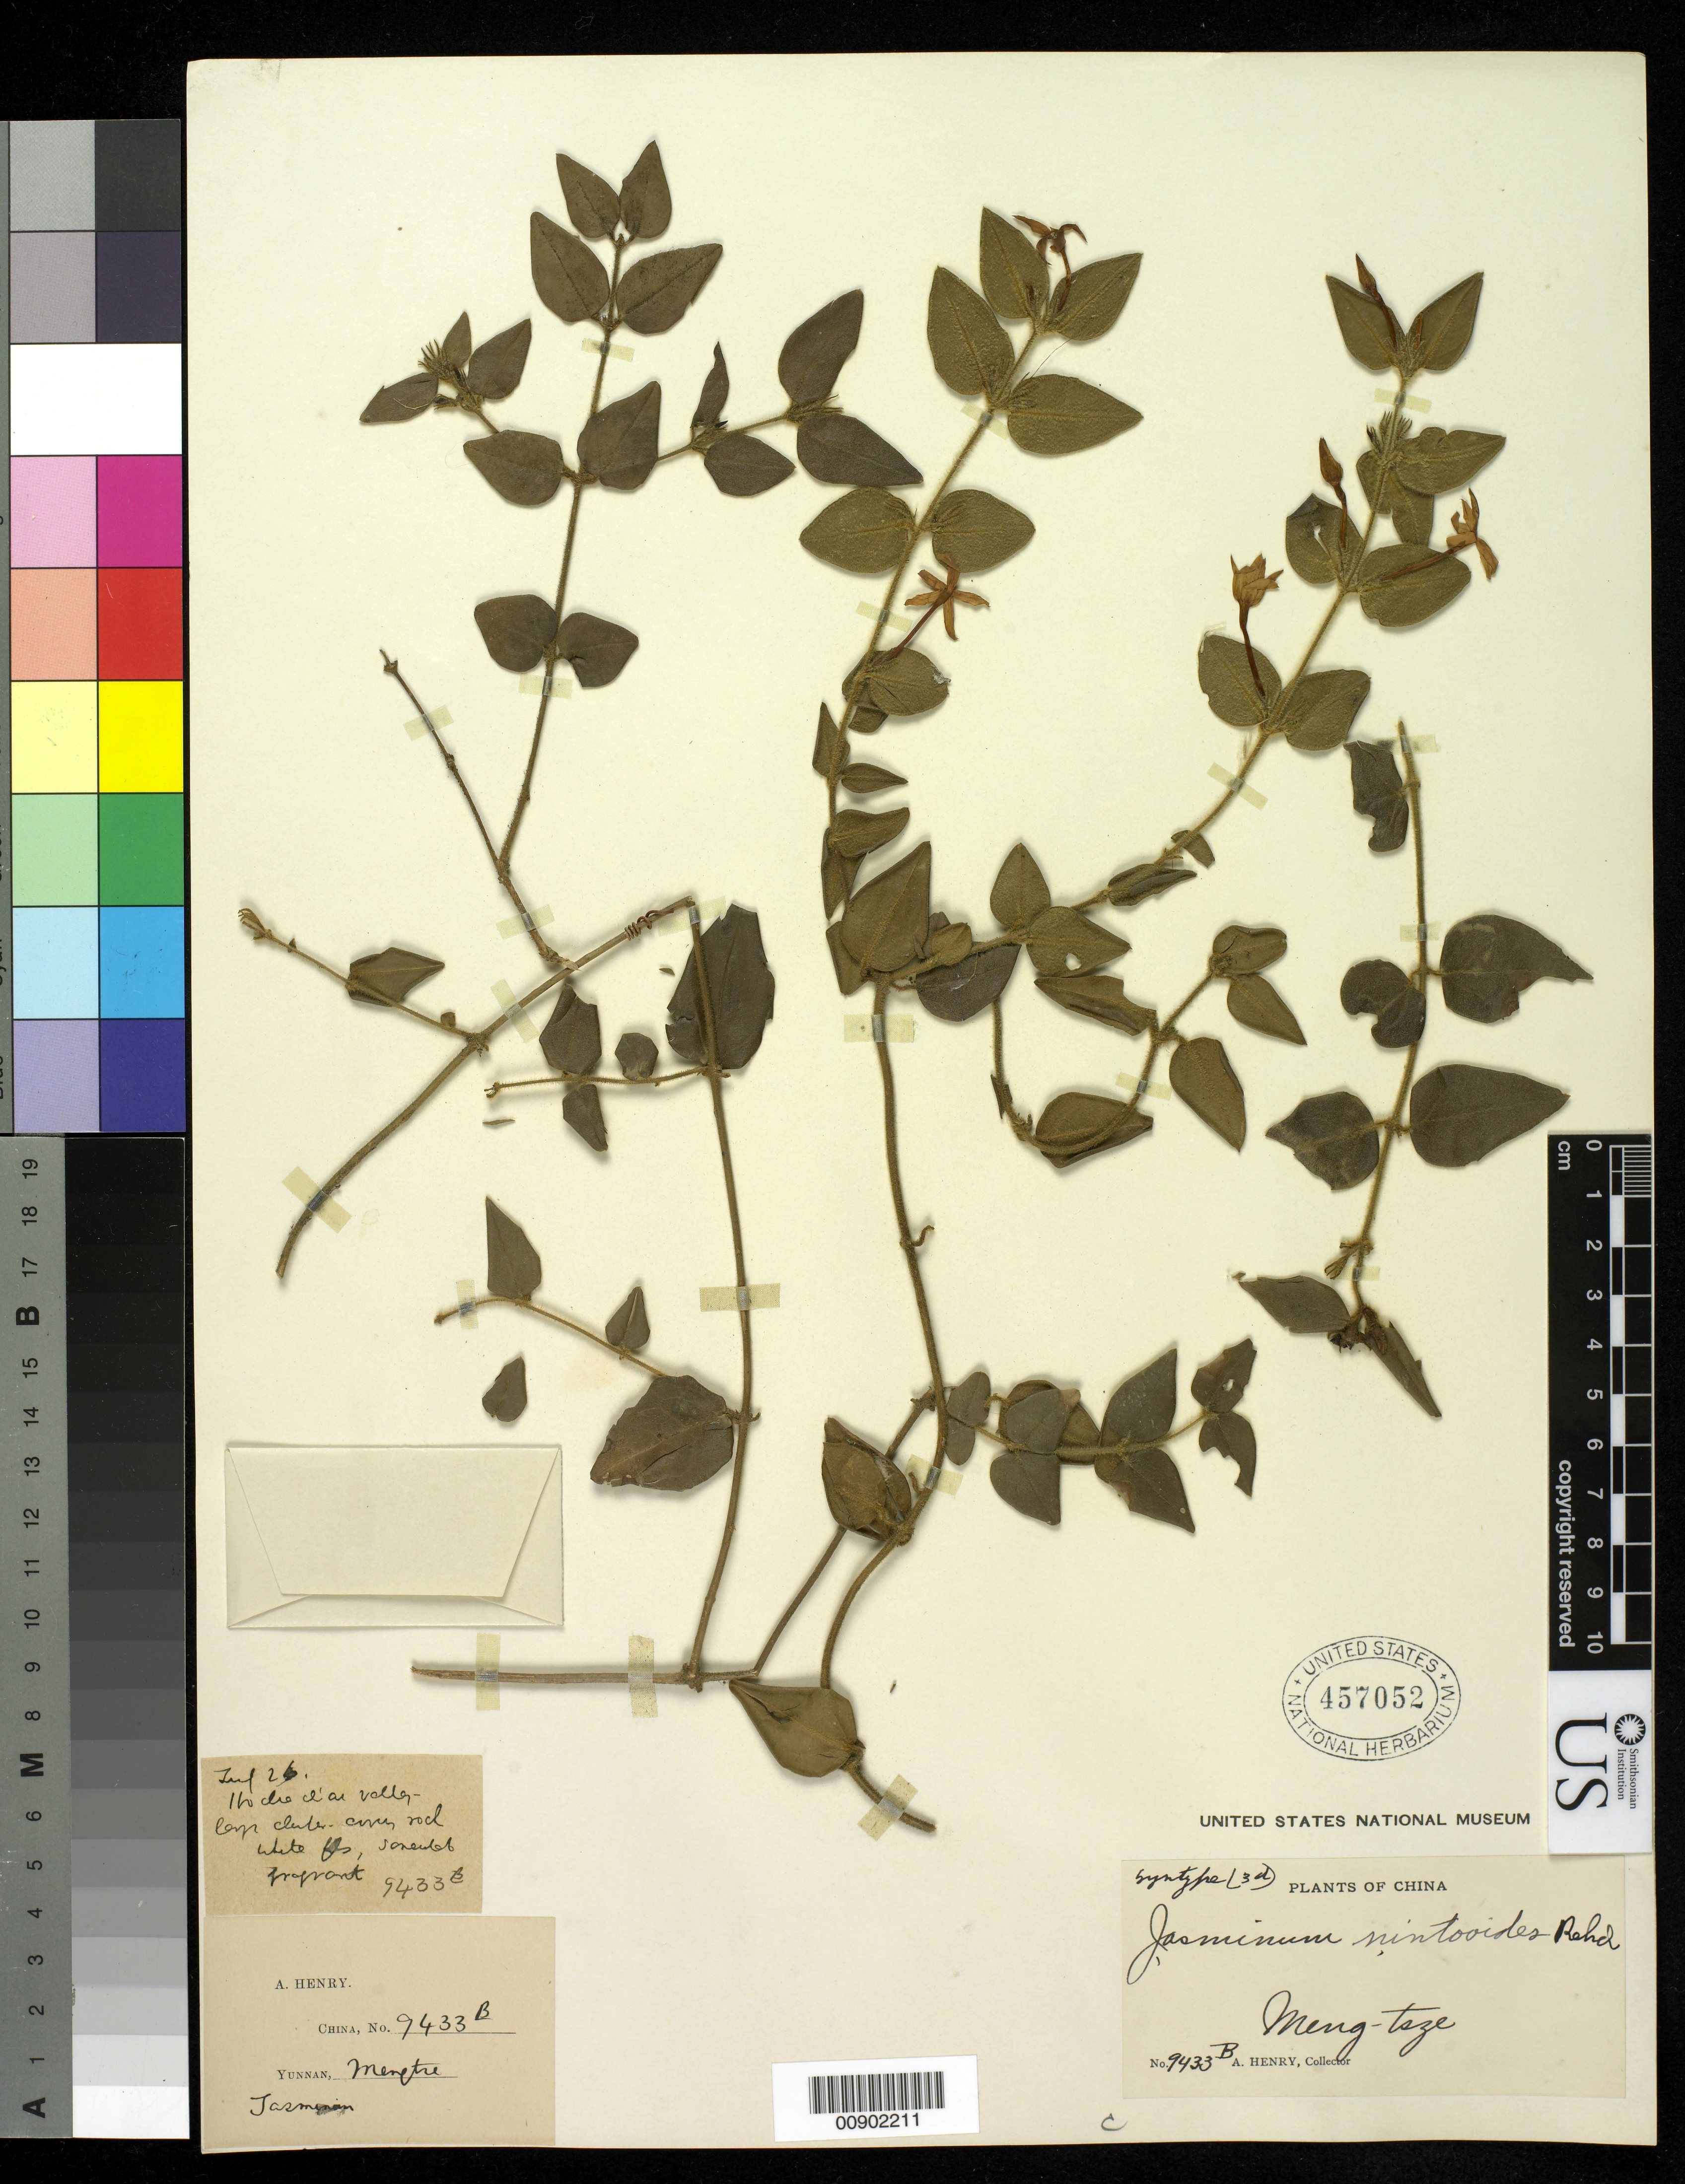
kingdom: Plantae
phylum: Tracheophyta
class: Magnoliopsida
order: Lamiales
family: Oleaceae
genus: Jasminum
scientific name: Jasminum nintooides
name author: Rehder in Sarg.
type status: Syntype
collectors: A. Henry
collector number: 9433 B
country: China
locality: Meng-tsze.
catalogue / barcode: US 457052